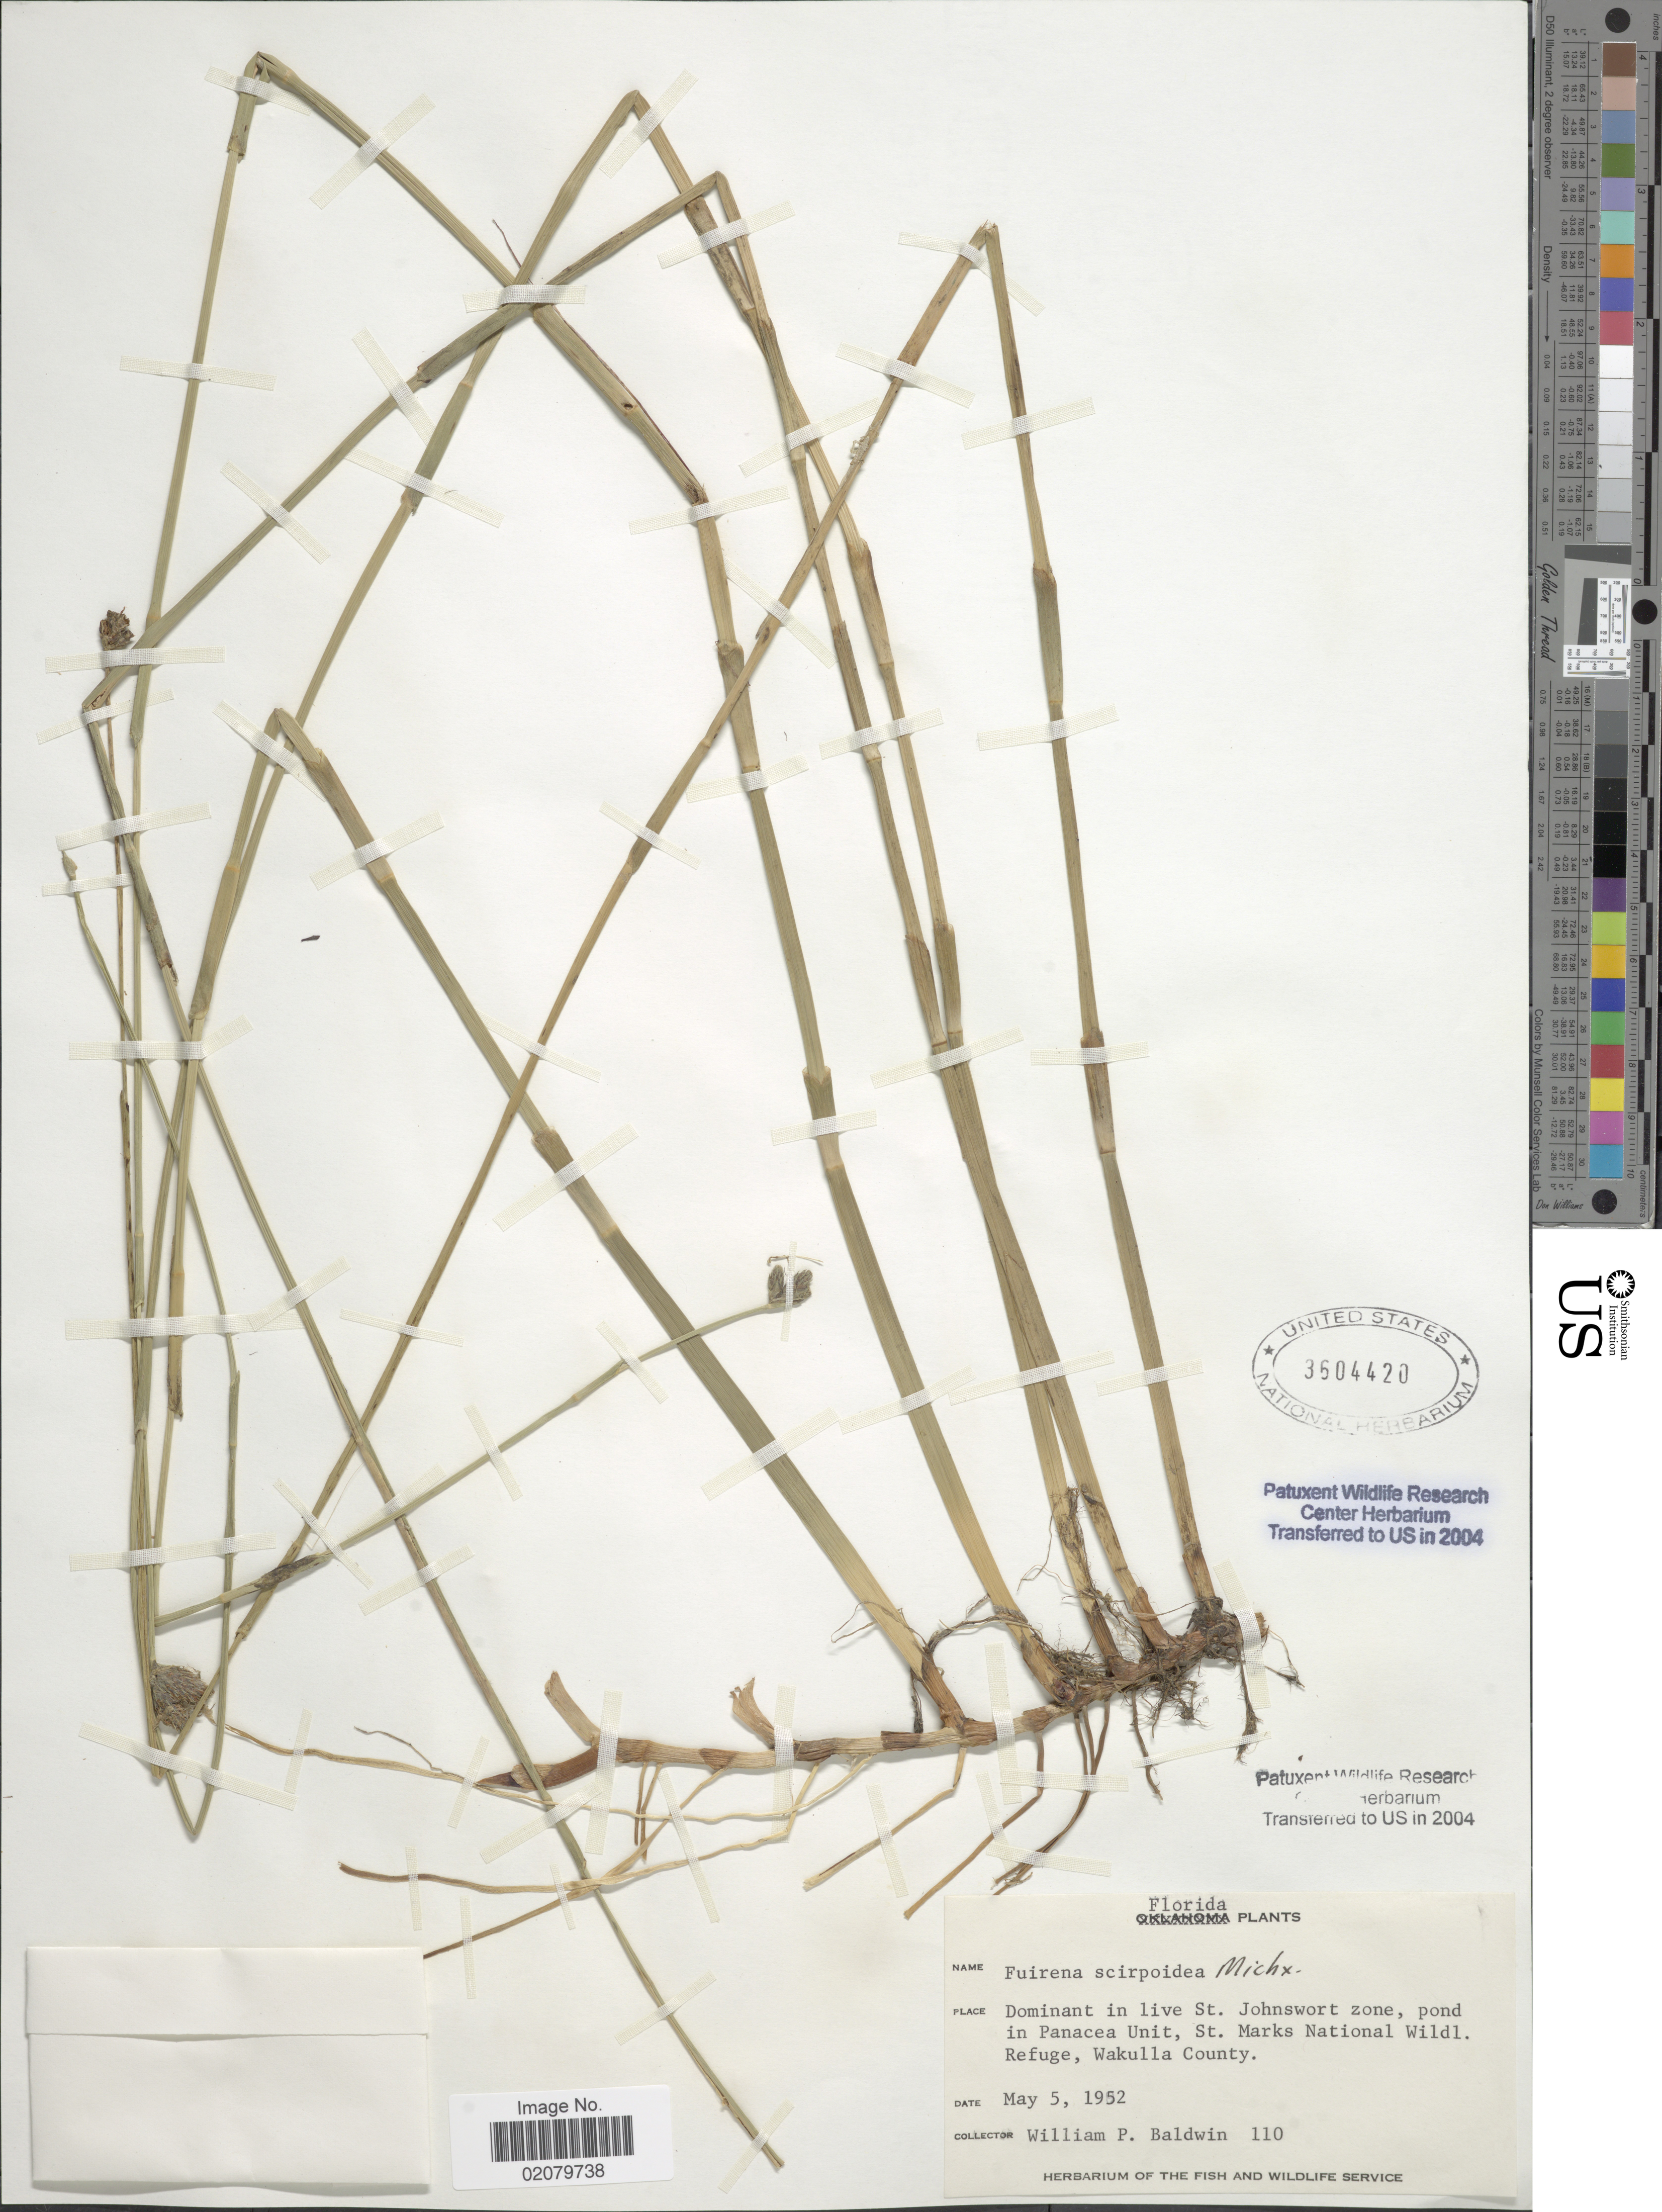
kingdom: Plantae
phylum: Tracheophyta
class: Liliopsida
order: Poales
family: Cyperaceae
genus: Fuirena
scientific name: Fuirena scirpoidea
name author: Michx.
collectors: W. Baldwin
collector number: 110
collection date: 1952-05-05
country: United States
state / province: Florida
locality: Dominant in live St. Johnswort zone, pond in Panacea Unit, St. Marks National Willdl. Refuge, Wakulla County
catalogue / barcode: US 3604420